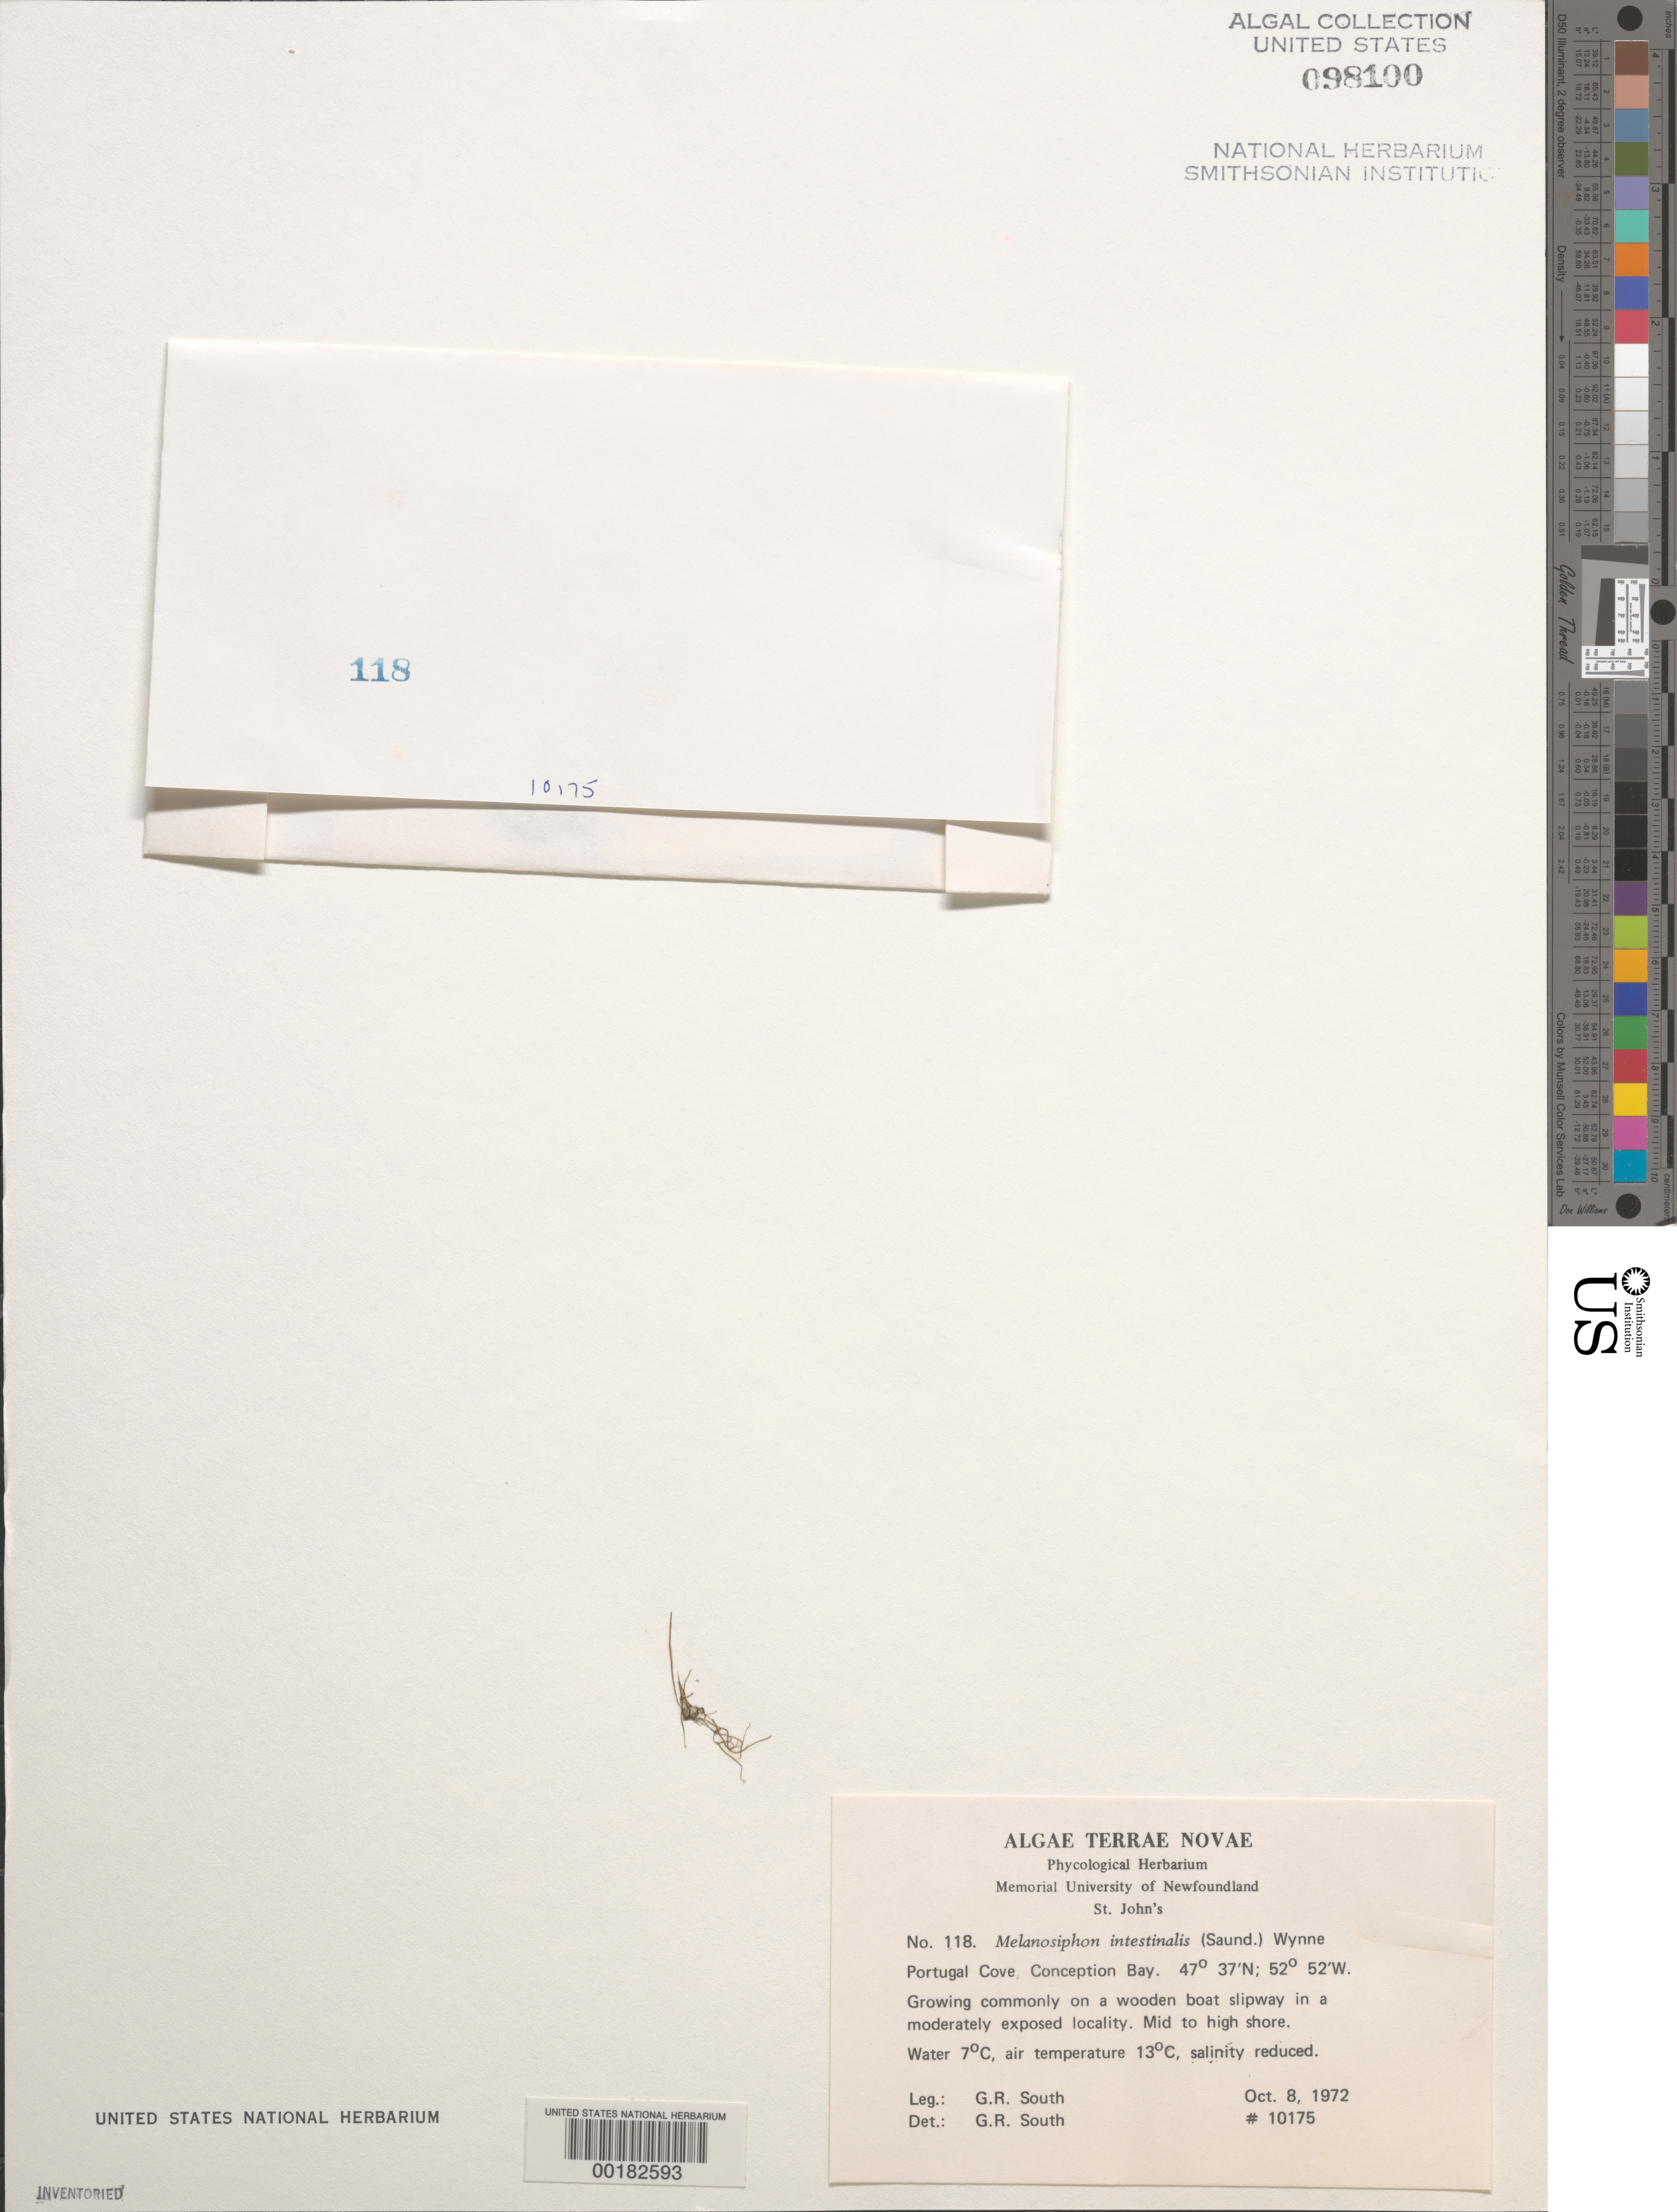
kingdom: Chromista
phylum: Ochrophyta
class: Phaeophyceae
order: Dictyosiphonales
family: Punctariaceae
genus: Melanosiphon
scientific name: Melanosiphon intestinalis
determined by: South, G. R.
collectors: G. R. South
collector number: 10175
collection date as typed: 08 Oct 1972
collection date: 1972-10-08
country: Canada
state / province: Newfoundland and Labrador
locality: Portugal Cove, Conception Bay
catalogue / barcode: US 98100